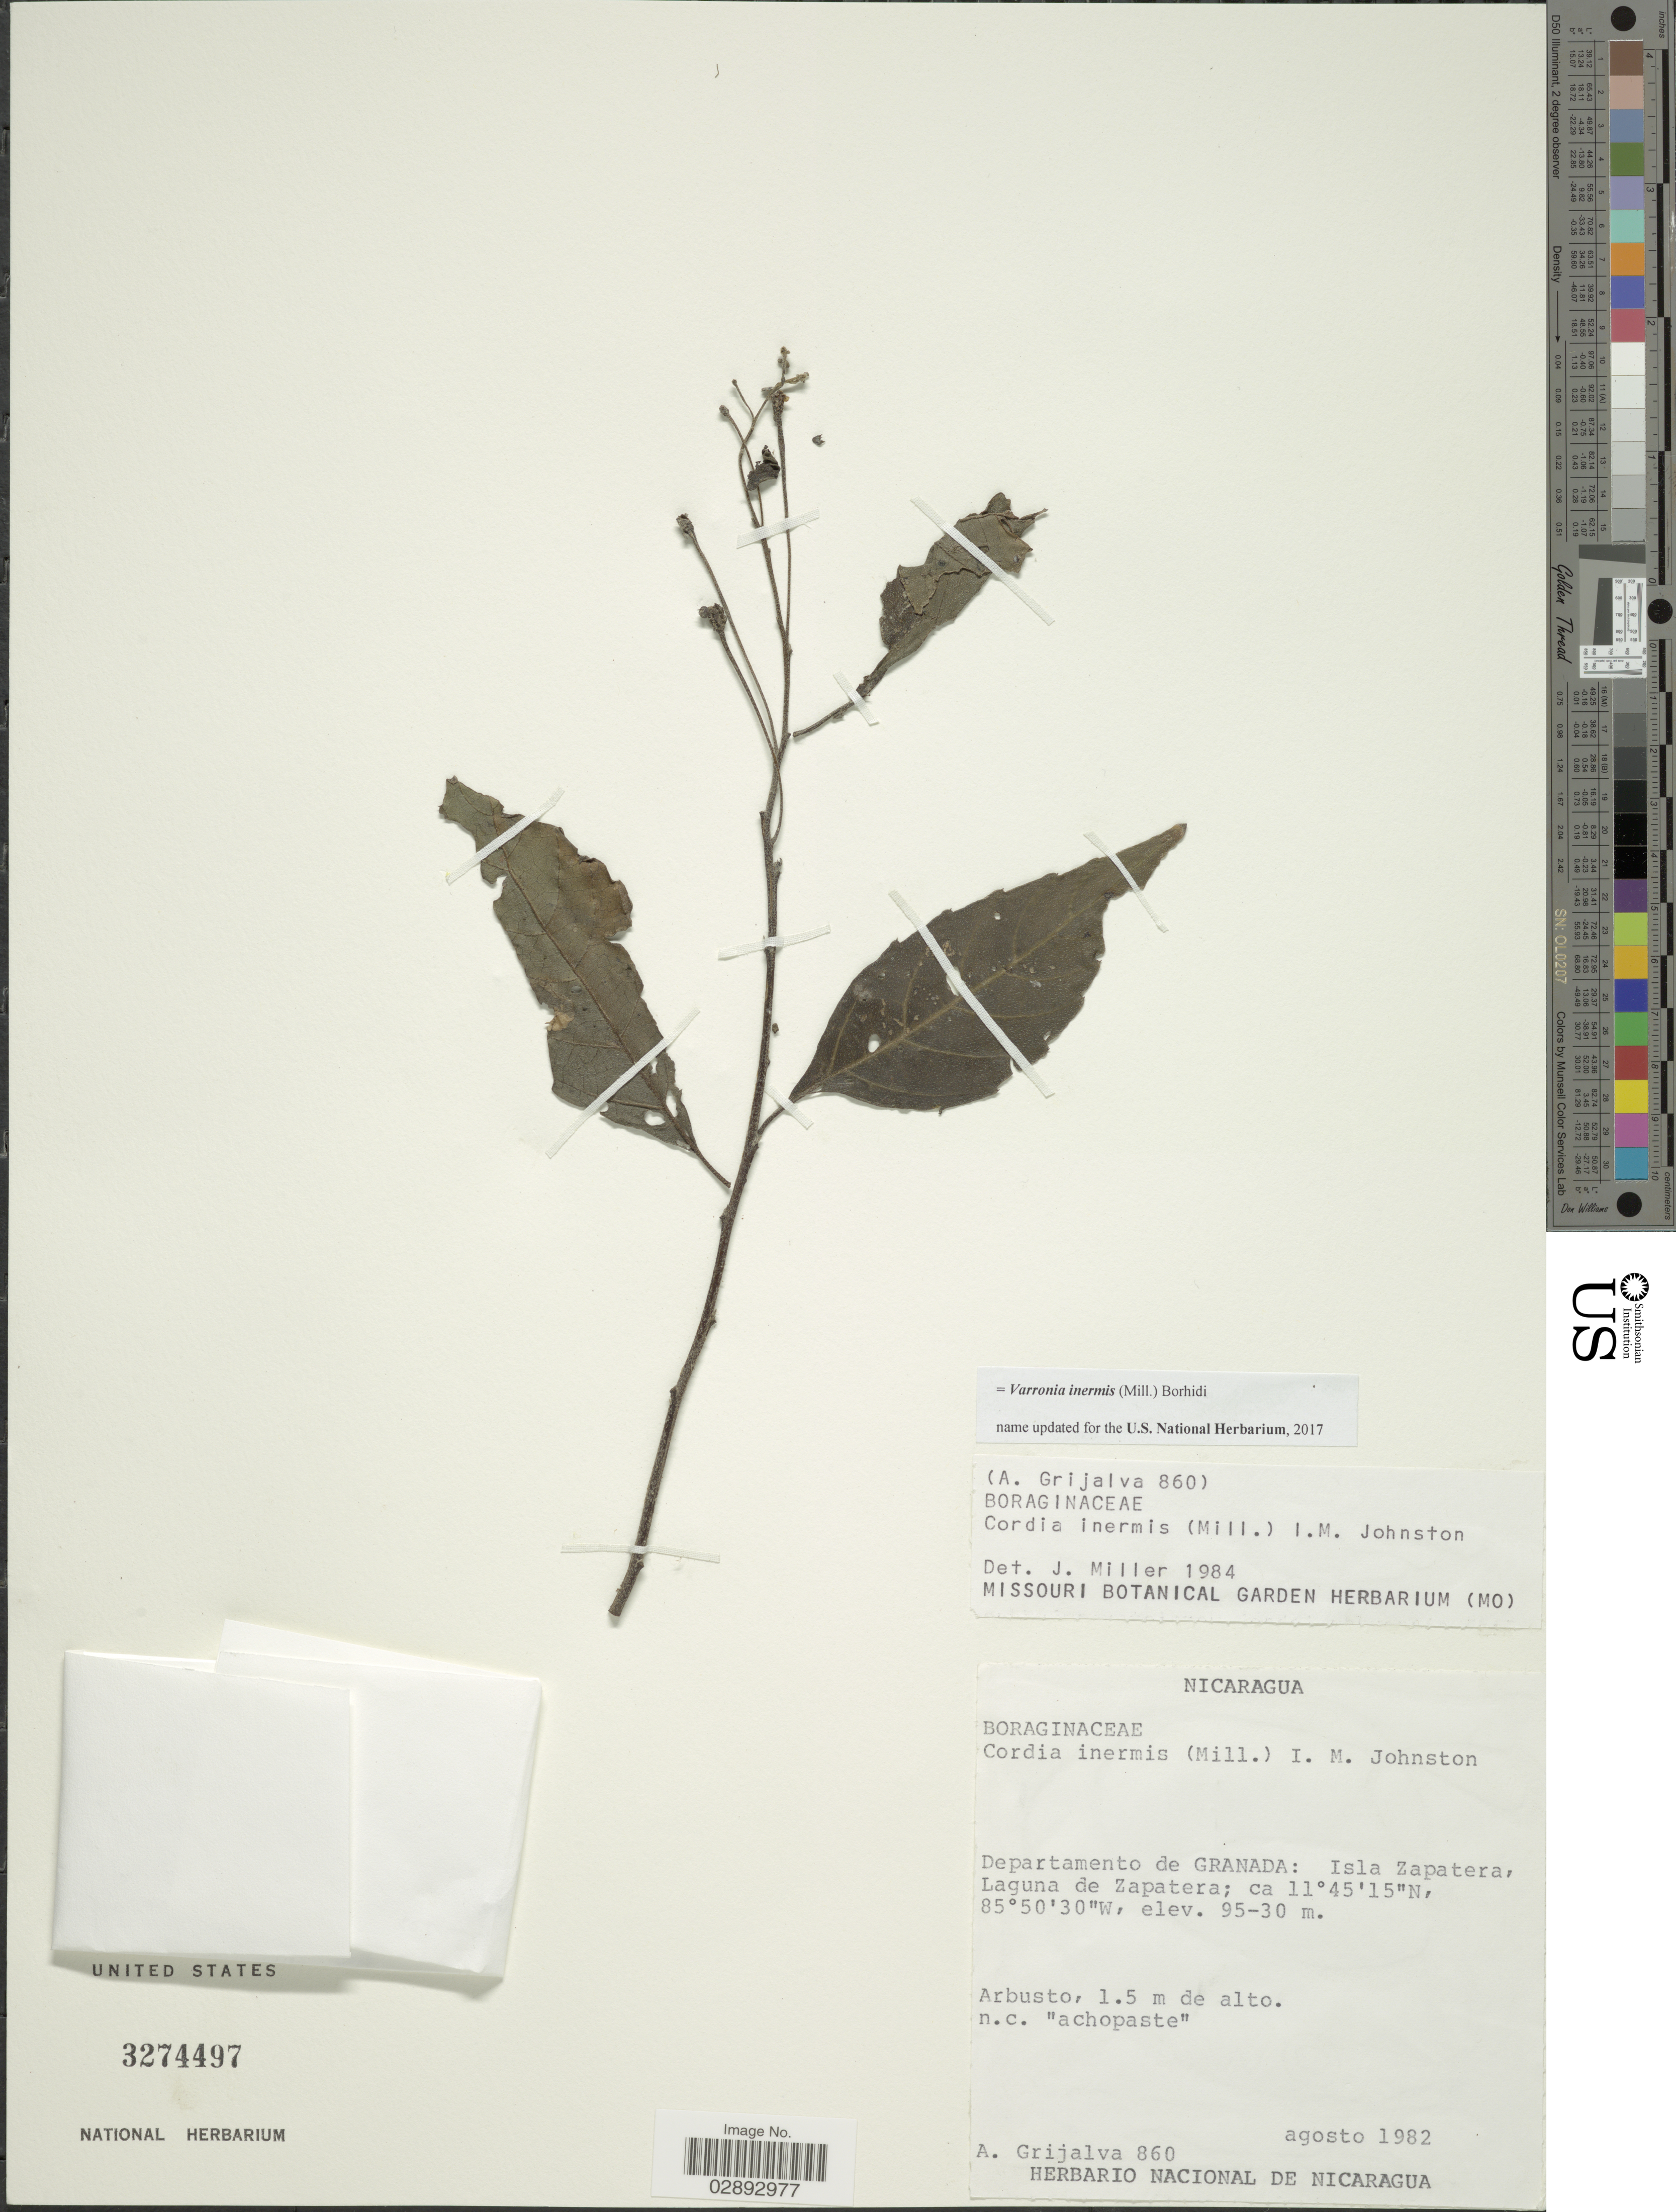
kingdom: Plantae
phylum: Tracheophyta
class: Magnoliopsida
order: Boraginales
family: Cordiaceae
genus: Varronia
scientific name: Varronia inermis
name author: (Mill.) Borhidi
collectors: A. Grijalva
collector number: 860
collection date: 1982-08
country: Nicaragua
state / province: Granada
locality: Departamento de Granada: Isla Zapatera, Laguna de Zapatera.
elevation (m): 30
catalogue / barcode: US 3274497